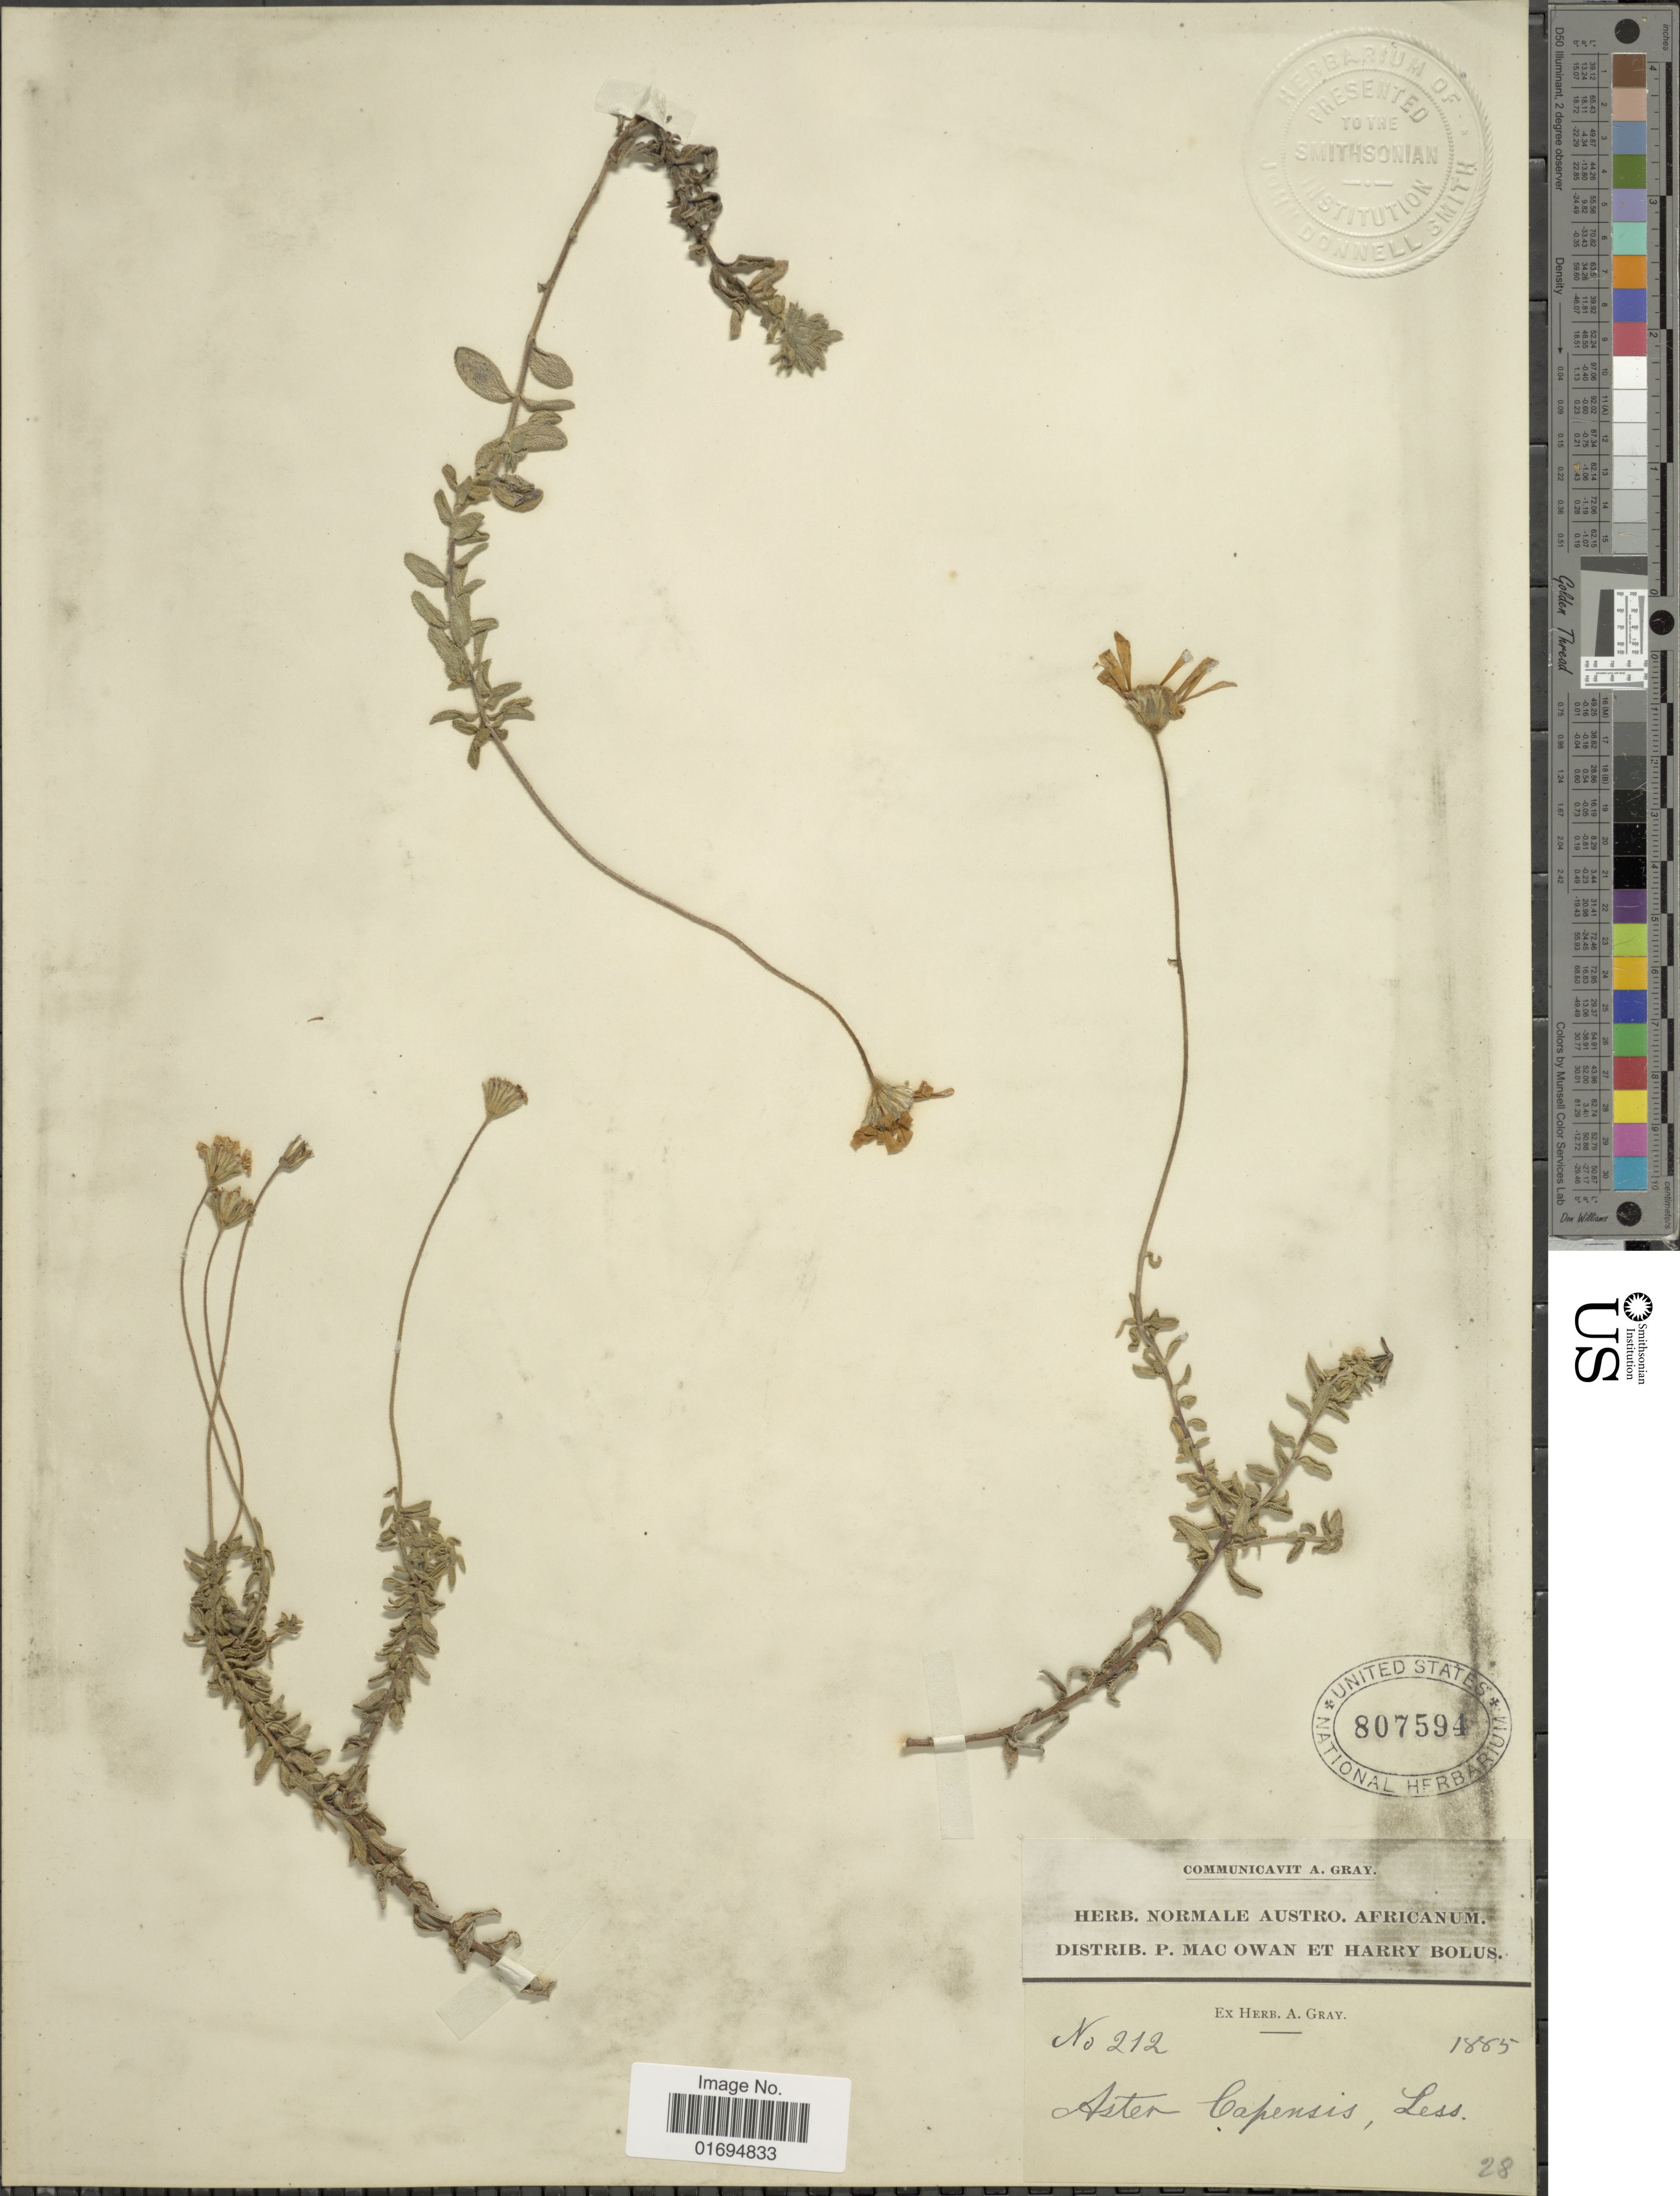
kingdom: Plantae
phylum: Tracheophyta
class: Magnoliopsida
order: Asterales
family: Asteraceae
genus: Felicia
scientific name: Felicia capensis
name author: (Less.) Benth. & Hook. ex Gérôme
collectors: F. W. Gray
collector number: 212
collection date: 1885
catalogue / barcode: US 807594